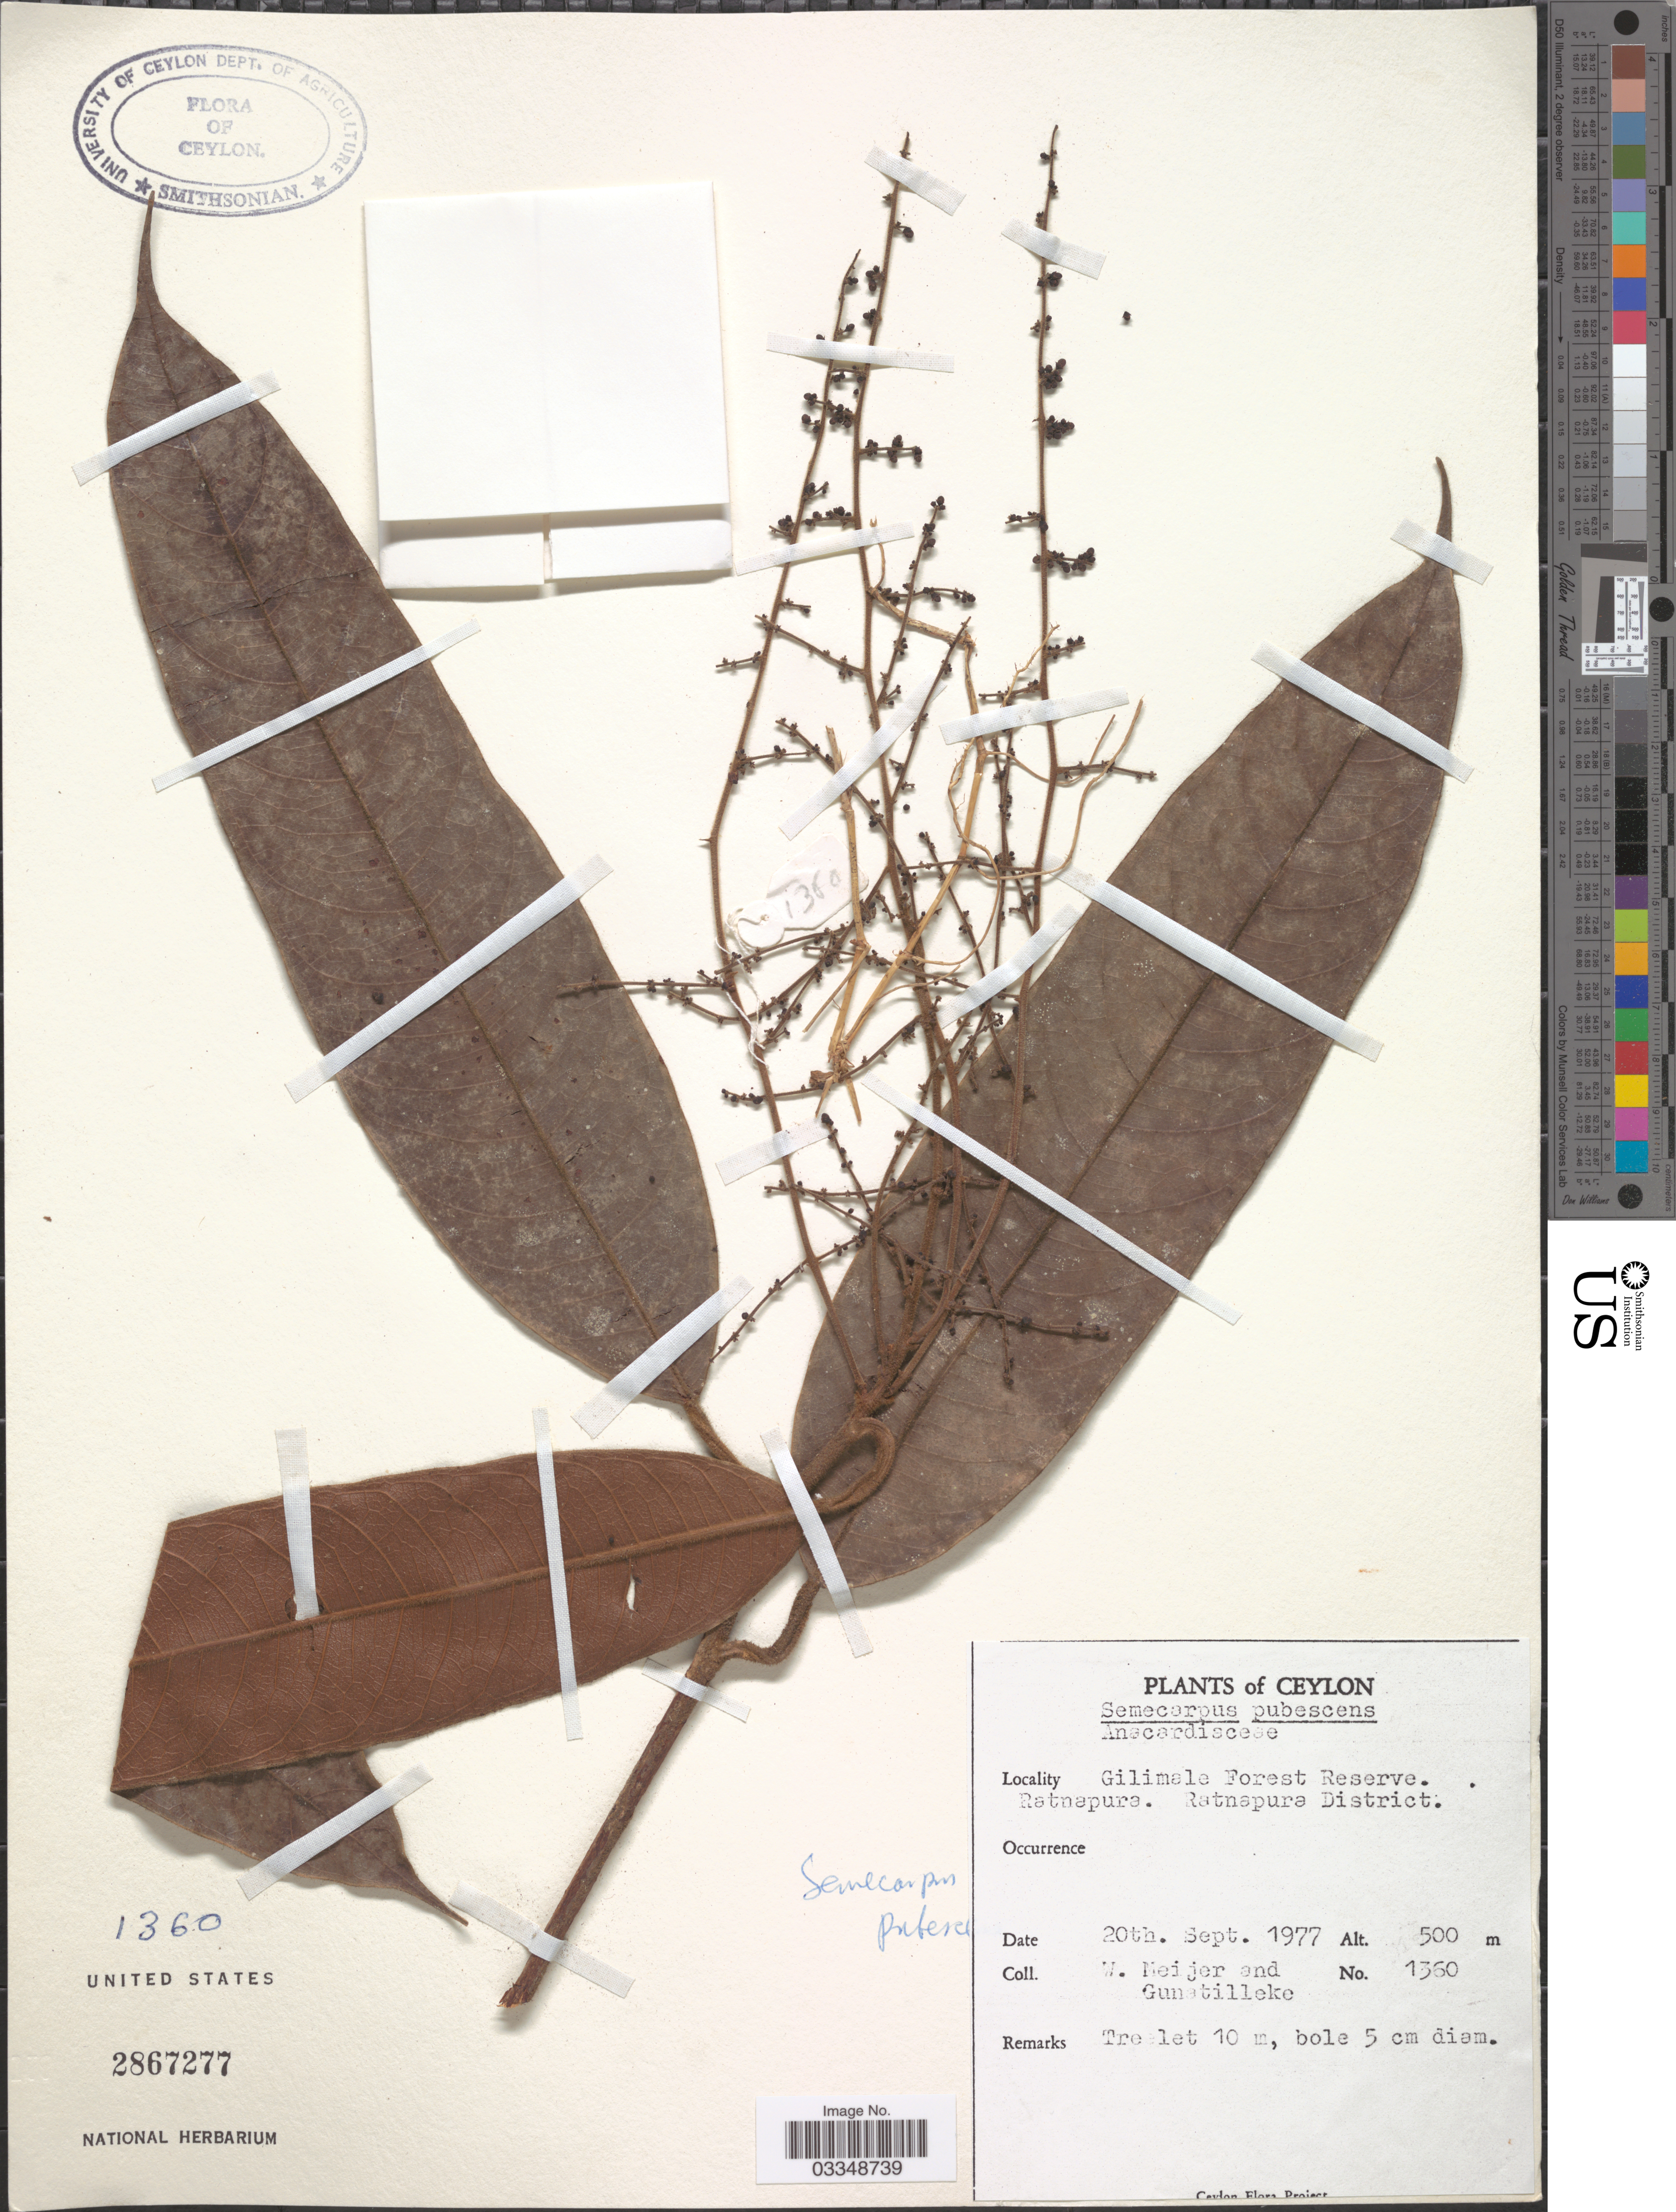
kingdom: Plantae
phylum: Tracheophyta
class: Magnoliopsida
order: Sapindales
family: Anacardiaceae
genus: Semecarpus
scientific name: Semecarpus pubescens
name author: Thwaites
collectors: W. Meijer & -- Gunatilleke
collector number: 1360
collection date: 1977-09-20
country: Sri Lanka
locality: Ceylon. Gilimale Forest Reserve. Ratnapura. Ratnapura District.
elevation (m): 500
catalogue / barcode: US 2867277